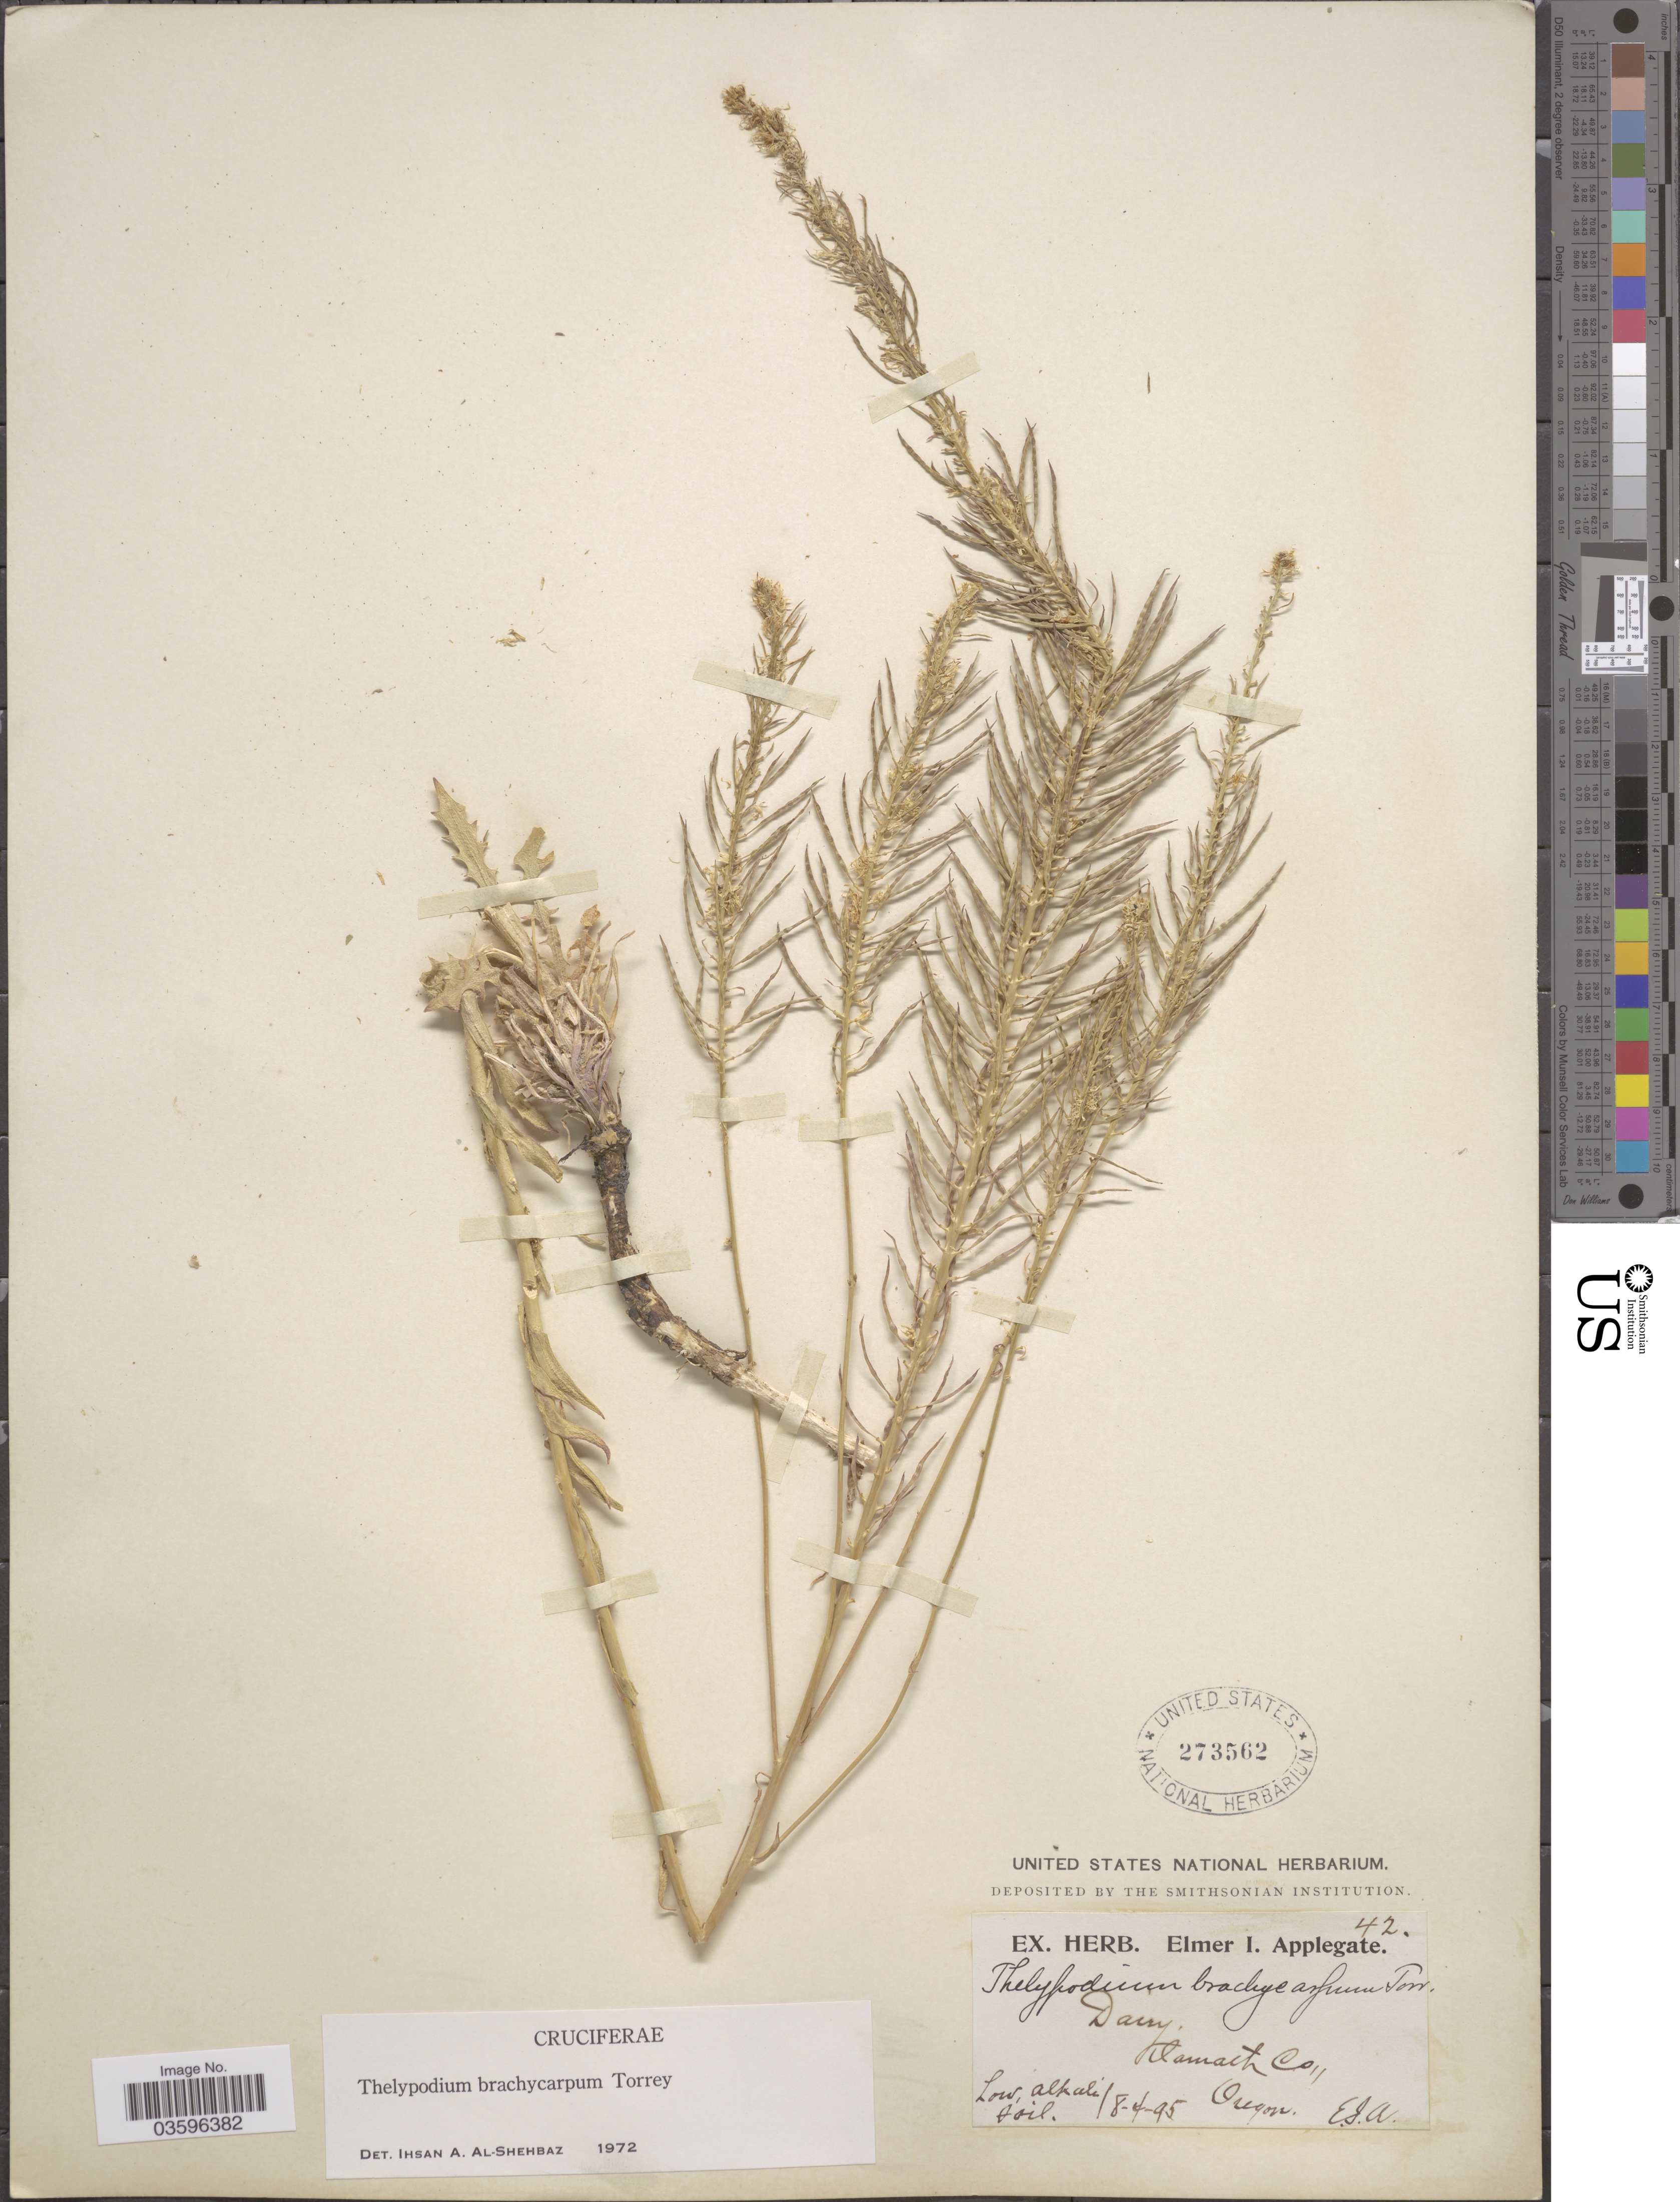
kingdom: Plantae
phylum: Tracheophyta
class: Magnoliopsida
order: Brassicales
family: Brassicaceae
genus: Thelypodium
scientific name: Thelypodium brachycarpum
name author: Torr.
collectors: E. I. Applegate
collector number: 42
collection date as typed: Transcribed d/m/y: 4/8/95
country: United States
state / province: Oregon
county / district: Klamath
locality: Dairy. Klamath Co.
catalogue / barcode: US 273562